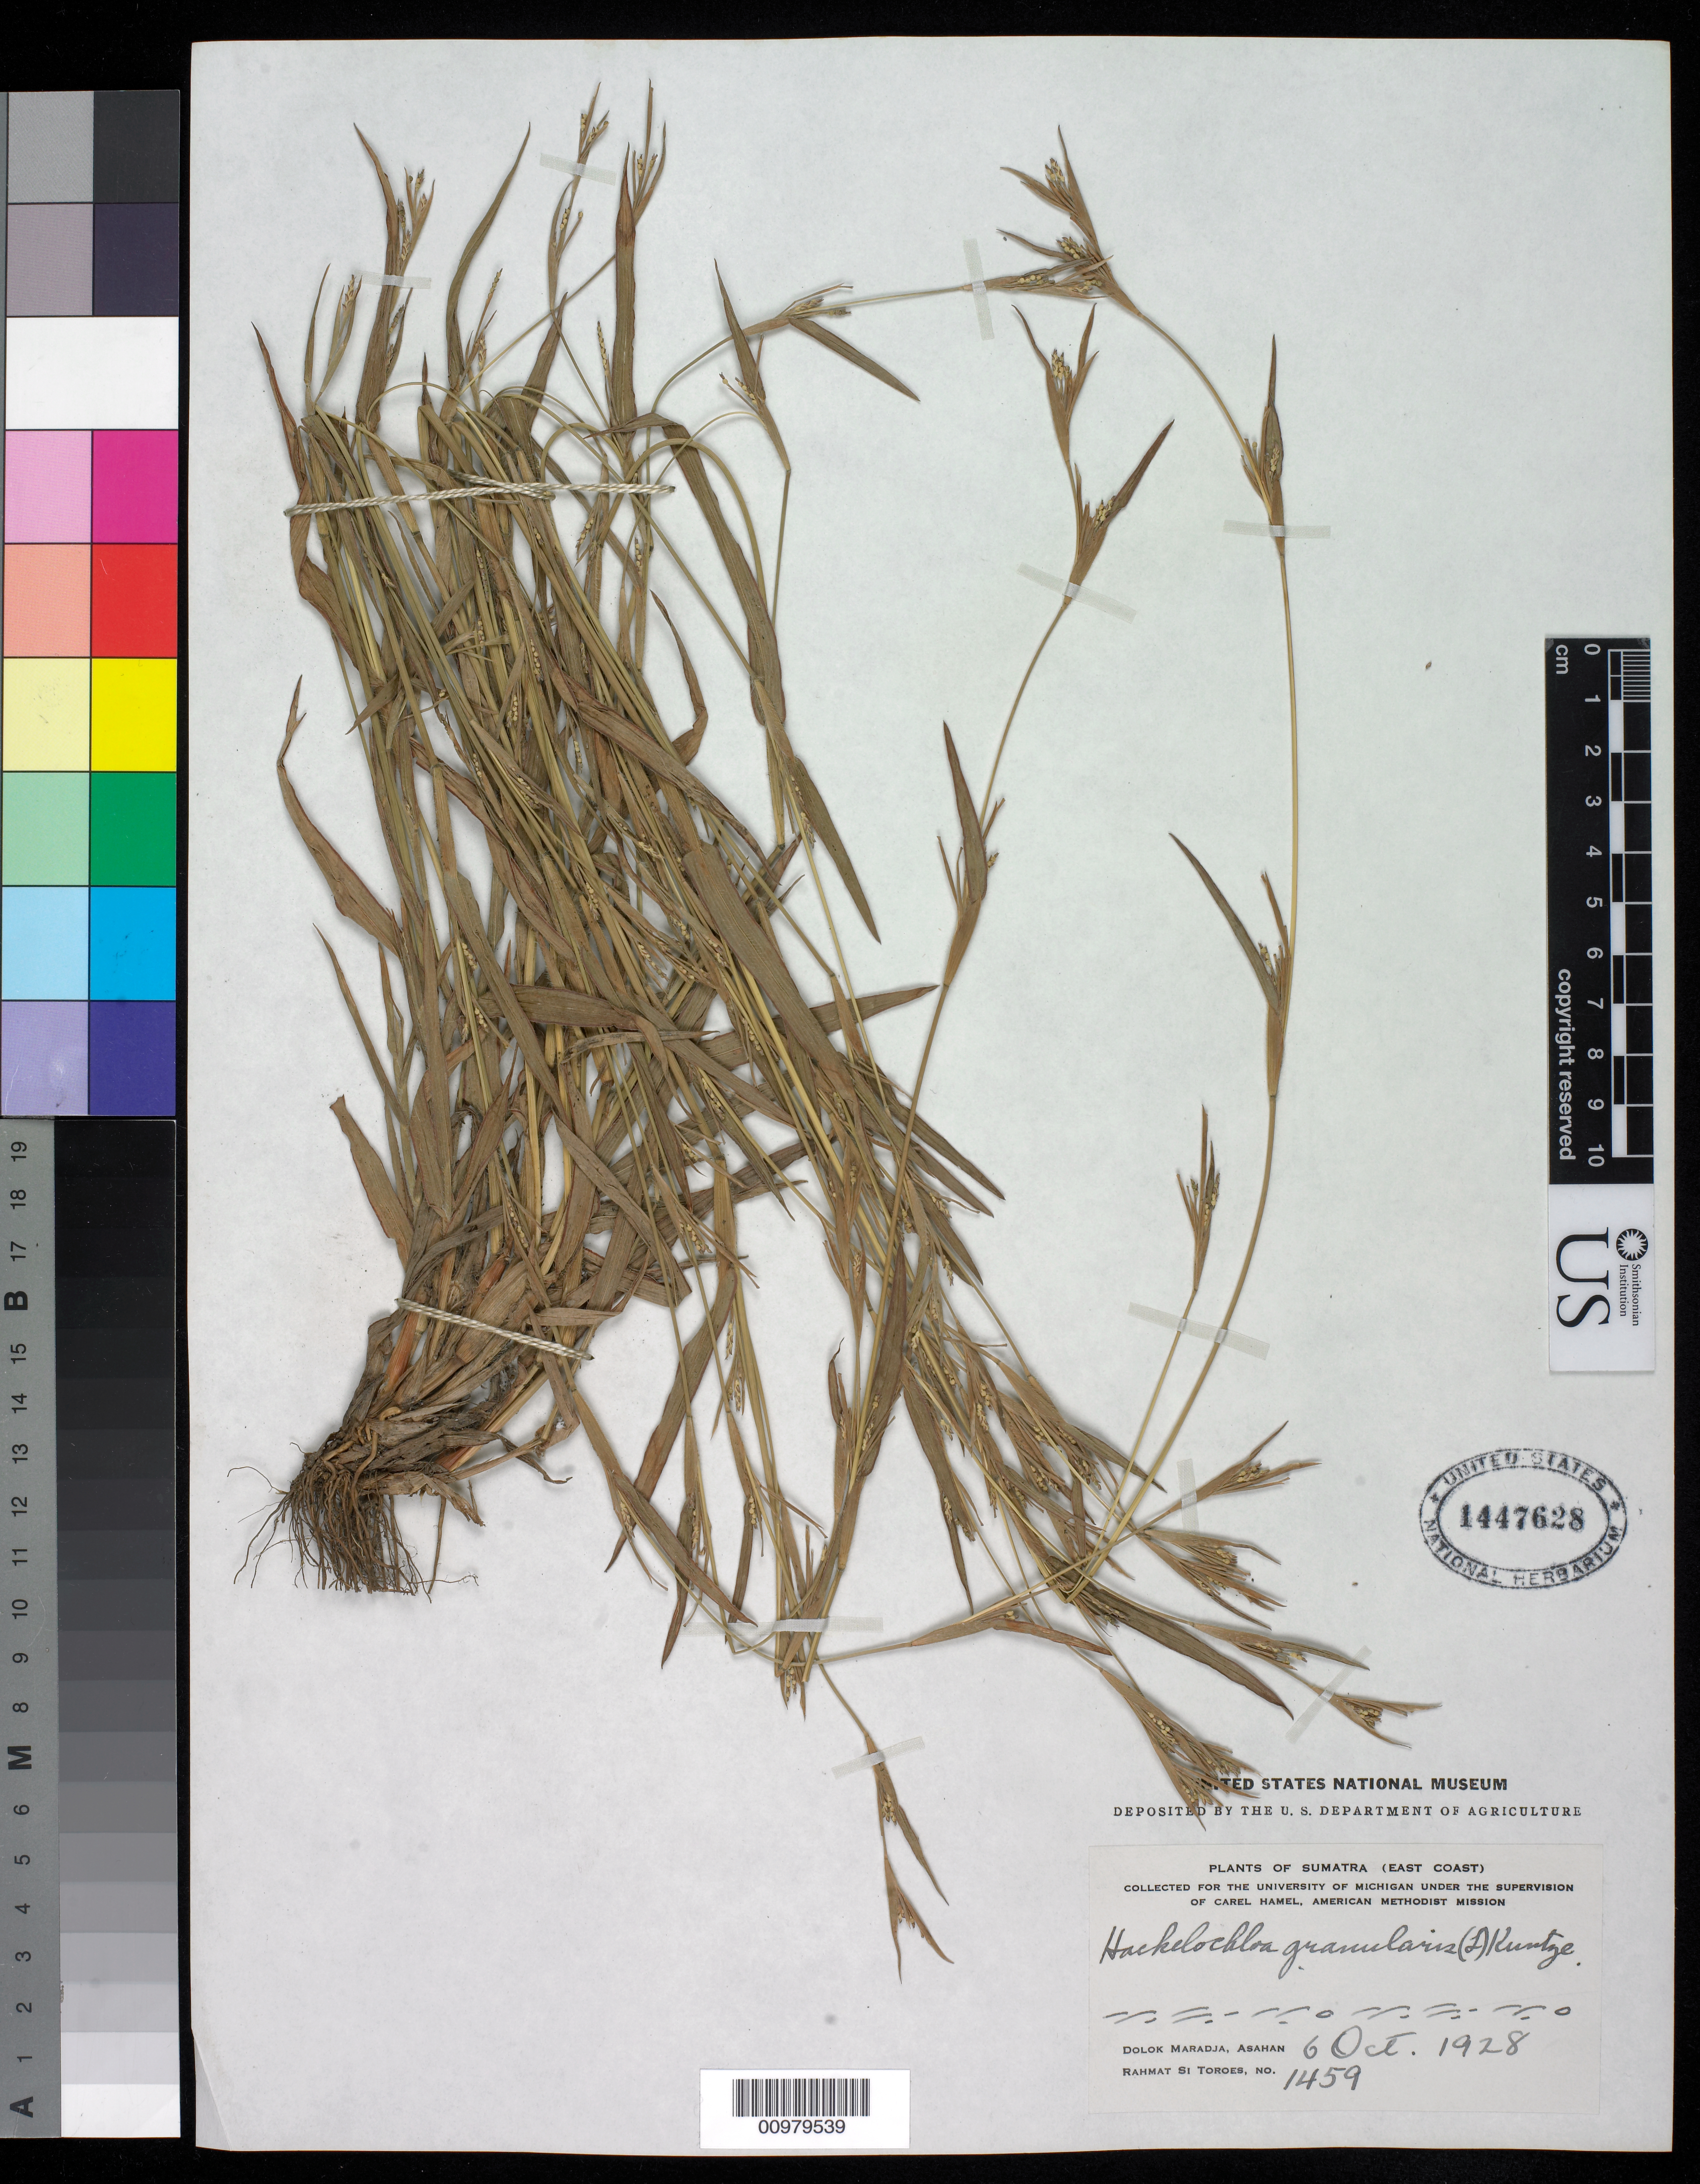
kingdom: Plantae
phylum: Tracheophyta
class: Liliopsida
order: Poales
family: Poaceae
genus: Hackelochloa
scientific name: Hackelochloa granularis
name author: (L.) Kuntze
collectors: Rahmat Si Boeea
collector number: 1459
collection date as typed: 06 Oct 1928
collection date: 1928-10-06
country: Indonesia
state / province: Sumatra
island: Sumatra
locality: (East Coast) Dolok Maradja, Asahan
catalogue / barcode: US 1447628